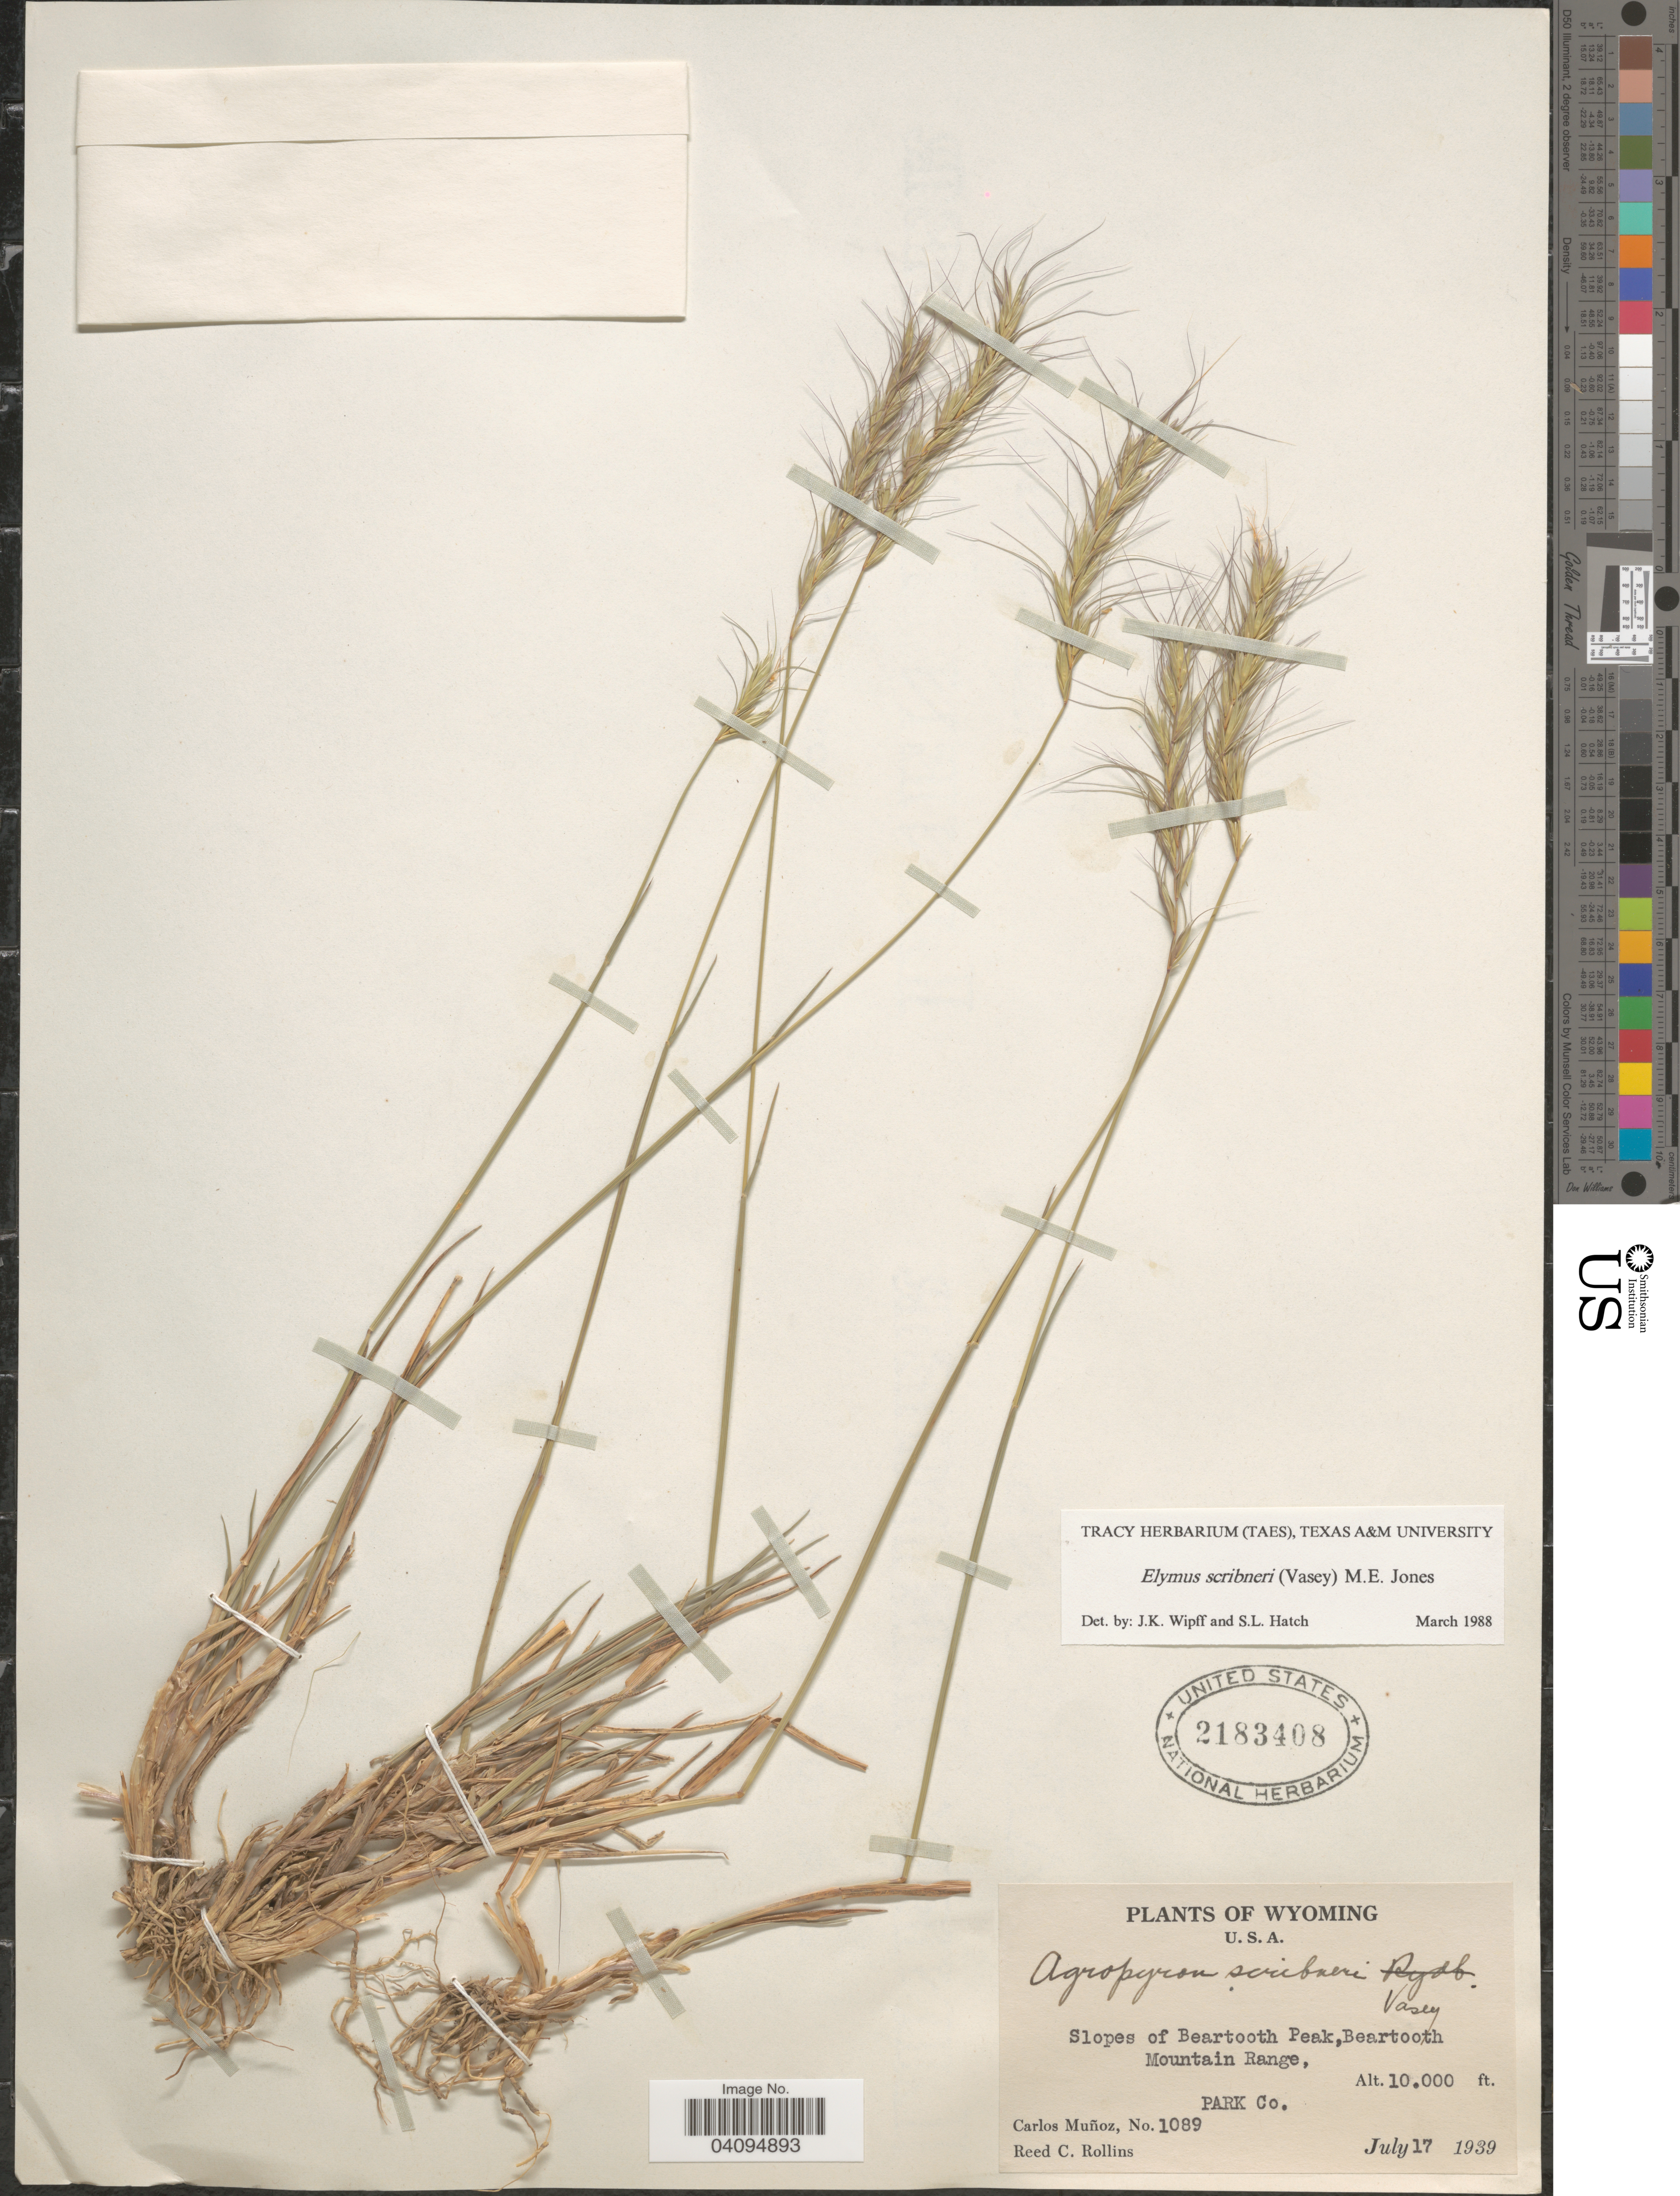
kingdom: Plantae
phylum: Tracheophyta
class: Liliopsida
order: Poales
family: Poaceae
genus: Elymus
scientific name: Elymus scribneri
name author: (Vasey) M.E. Jones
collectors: C. Muñoz & R. C. Rollins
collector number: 1089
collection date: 1939-07-17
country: United States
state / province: Wyoming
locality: Slopes of Beartooth Peak, Beartooth Mountain Range, Park Co.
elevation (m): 3048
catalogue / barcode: US 2183408